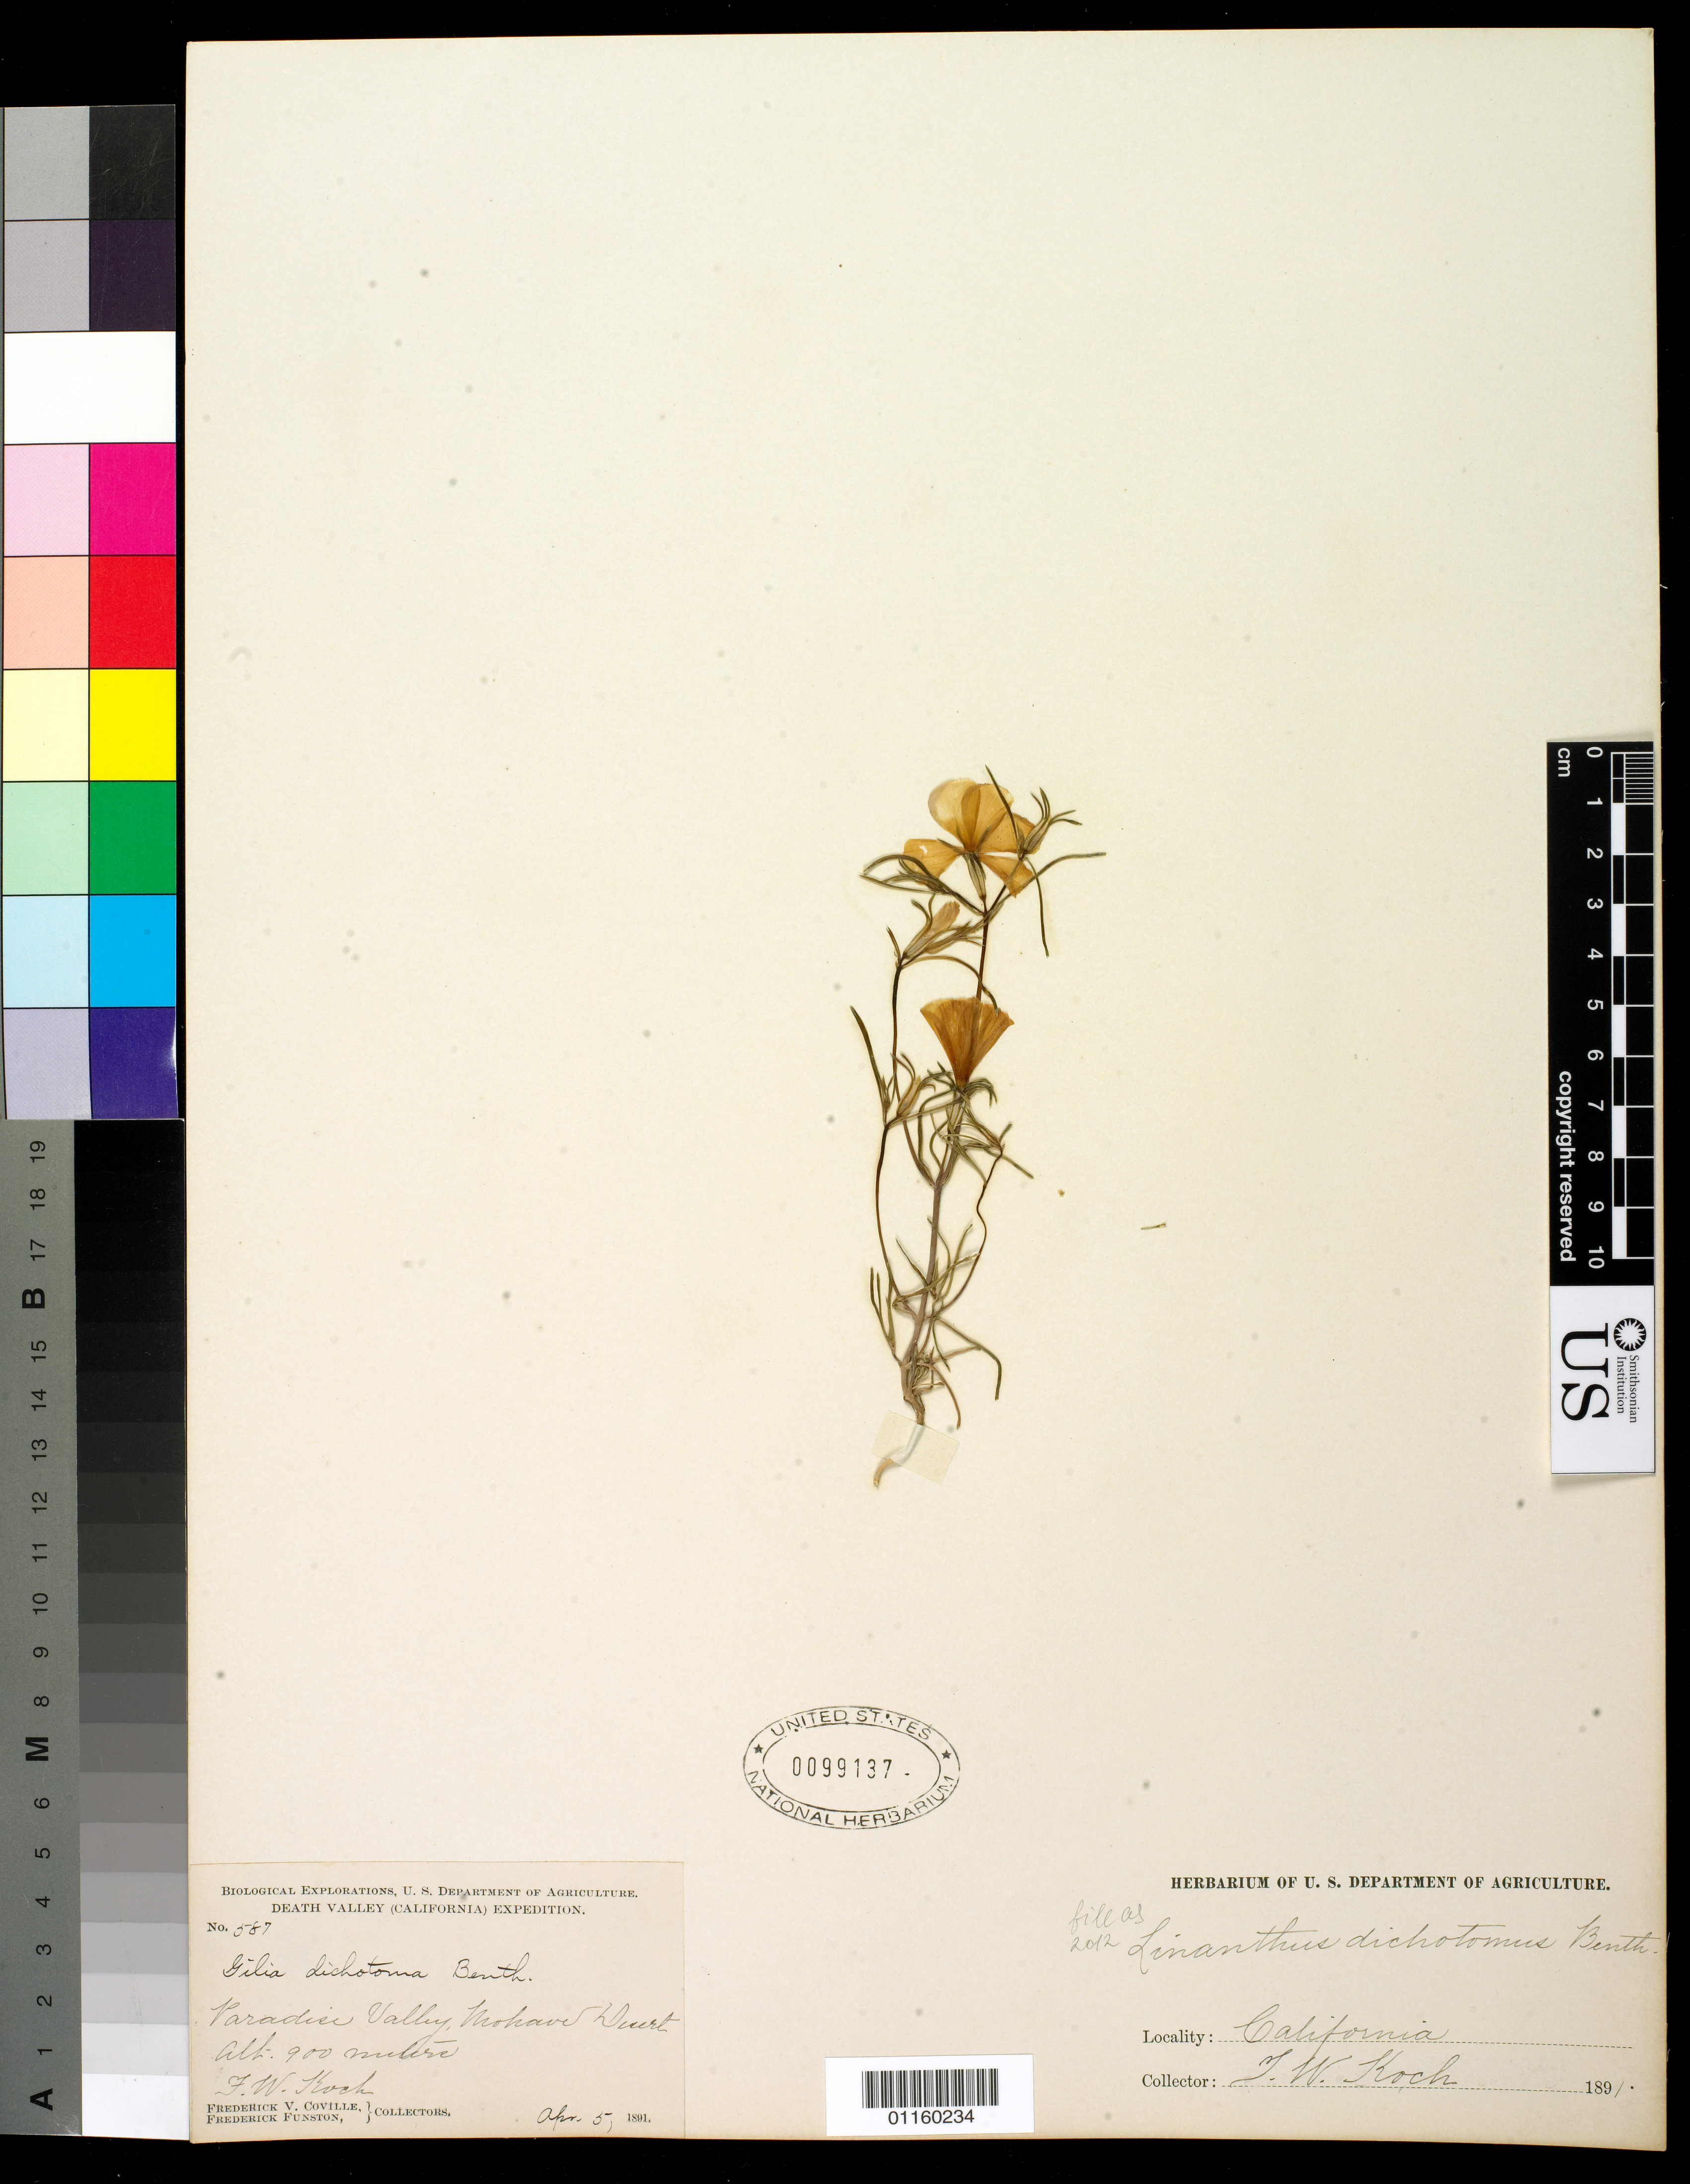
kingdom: Plantae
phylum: Tracheophyta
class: Magnoliopsida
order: Ericales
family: Polemoniaceae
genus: Linanthus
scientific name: Linanthus dichotomus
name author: Benth.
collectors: F. V. Coville, F. Funston & F. W. Koch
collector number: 587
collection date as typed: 5 Apr 1891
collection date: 1891-04-05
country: United States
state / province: California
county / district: Kern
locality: Paradise Valley, Mohave Desert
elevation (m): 900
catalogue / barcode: US 99137